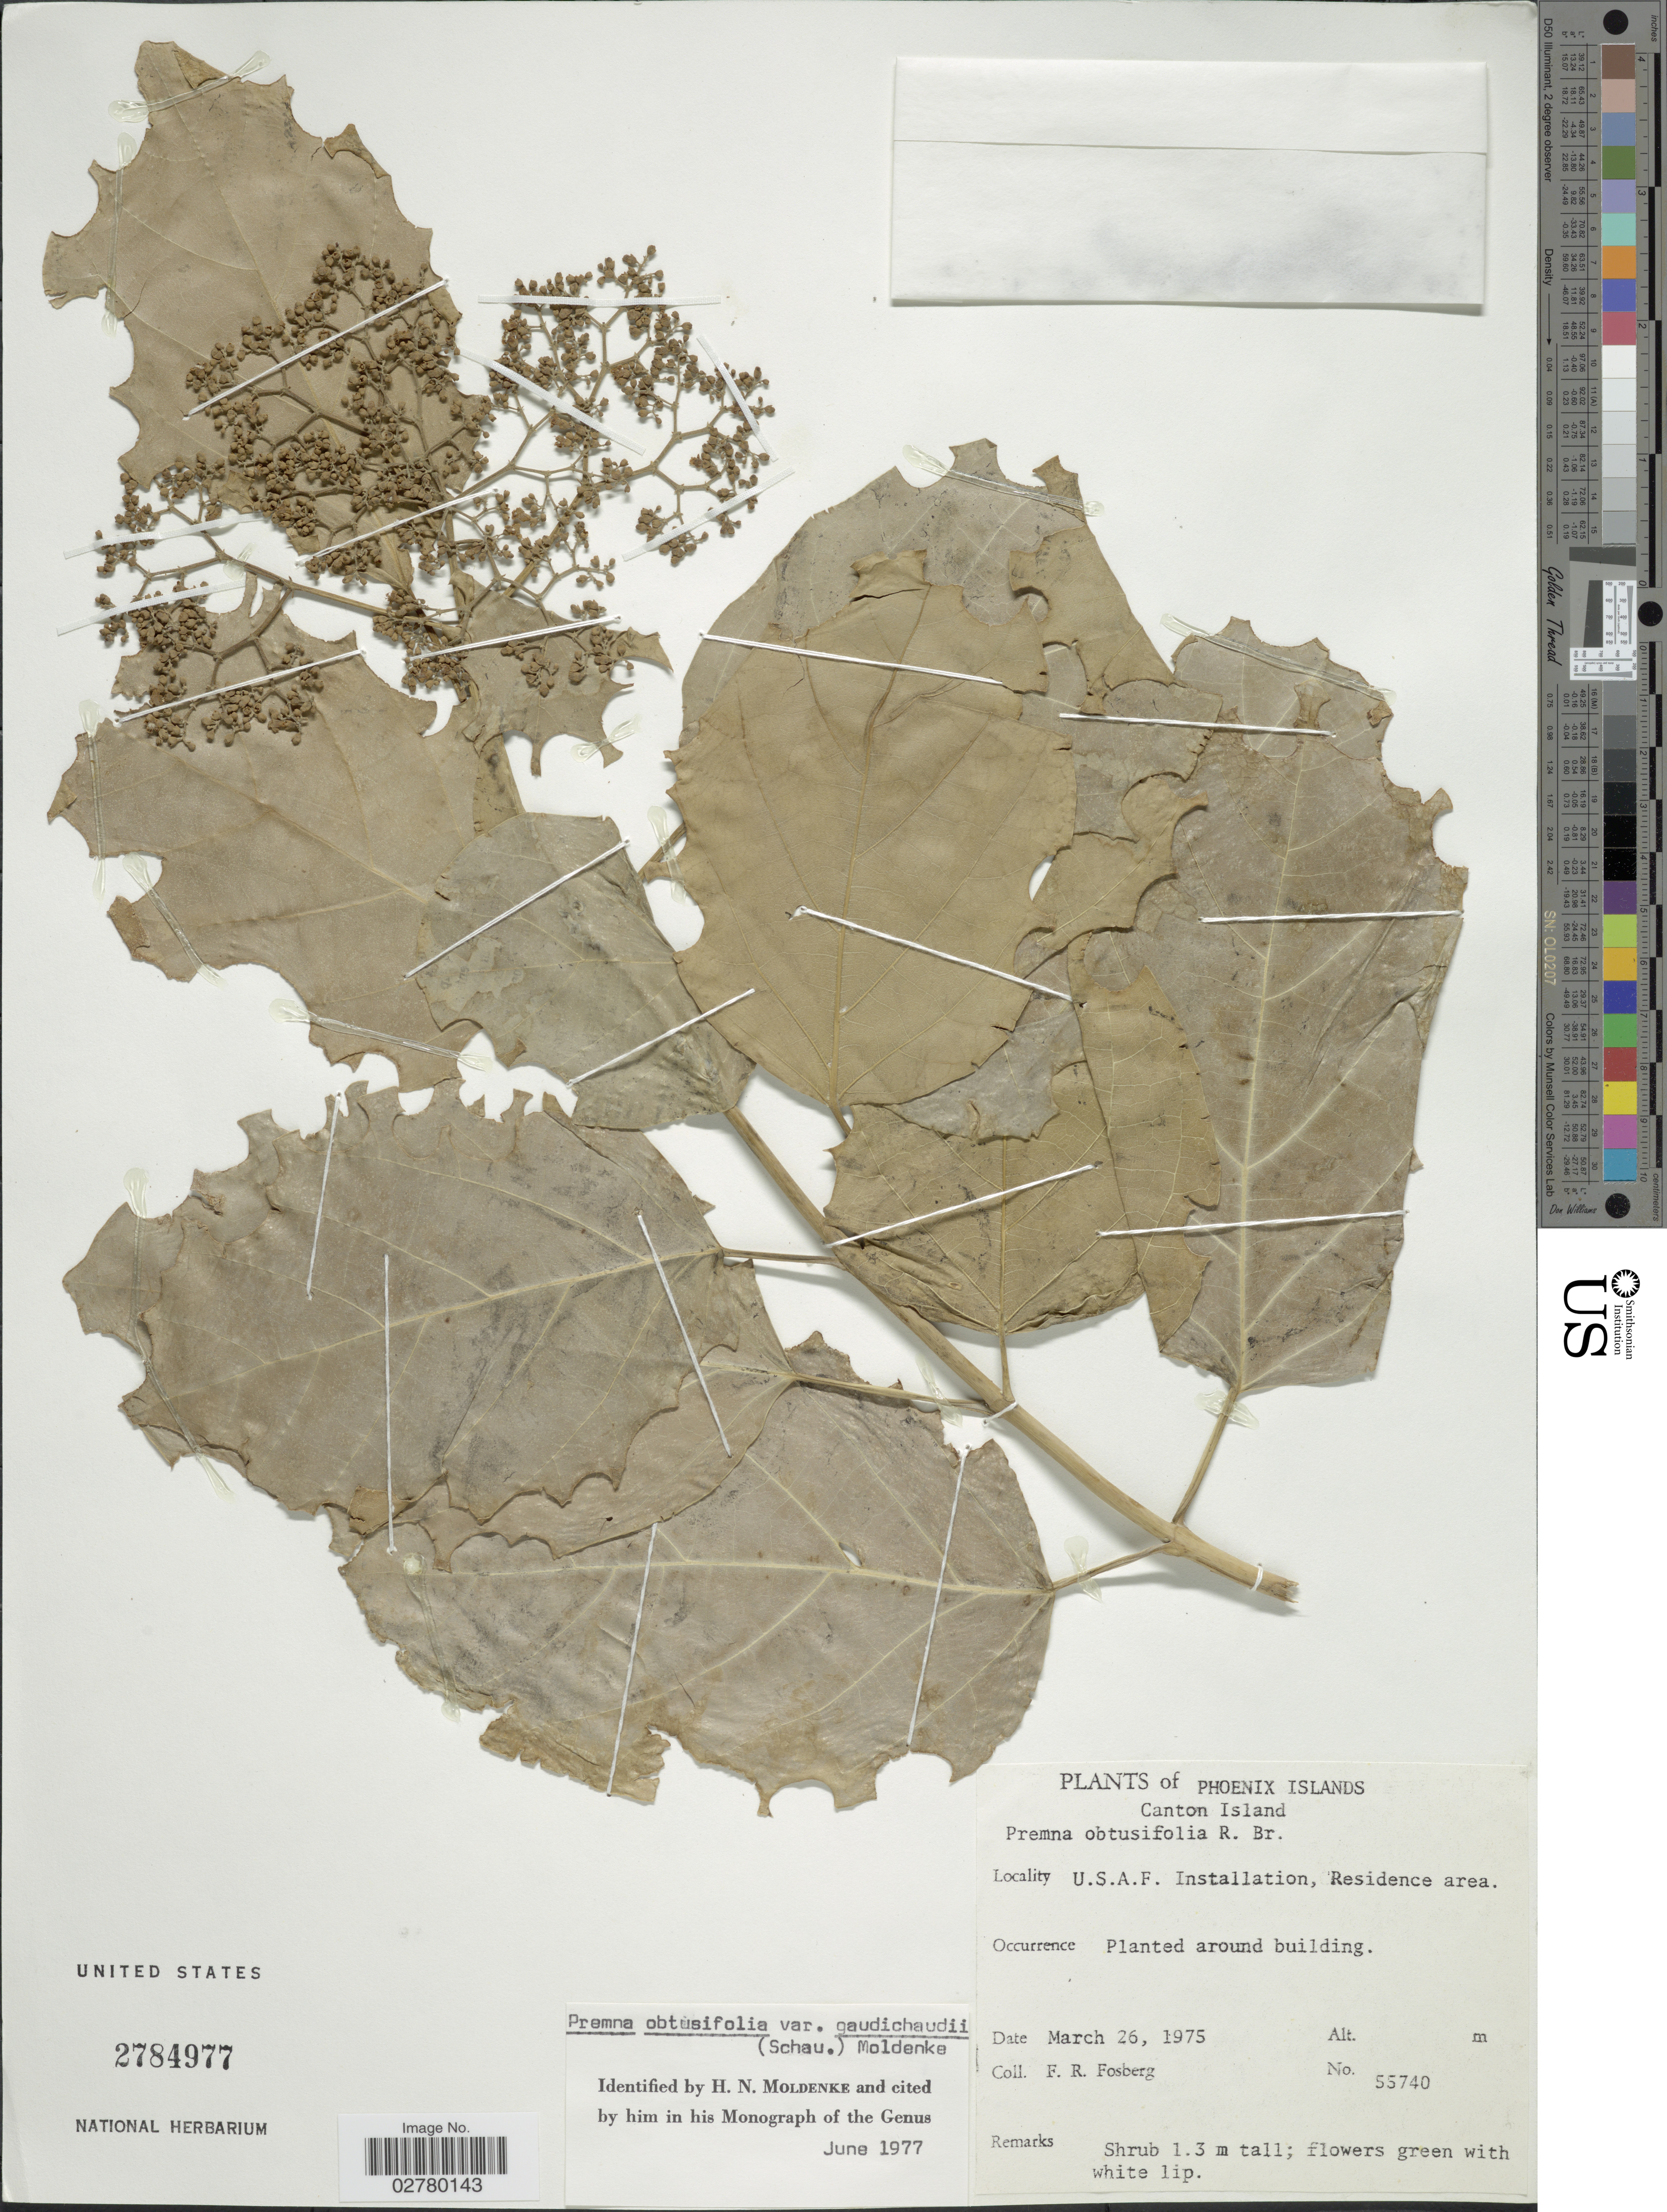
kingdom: Plantae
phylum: Tracheophyta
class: Magnoliopsida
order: Lamiales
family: Lamiaceae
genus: Premna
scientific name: Premna obtusifolia var. gaudichaudii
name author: (Schauer) Moldenke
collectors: F. R. Fosberg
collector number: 55740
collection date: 1975-03-26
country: Kiribati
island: Kanton [Canton] Atoll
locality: Phoenix Islands, Canton Island. U.S.A.F. Installation, Residence area.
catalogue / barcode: US 2784977